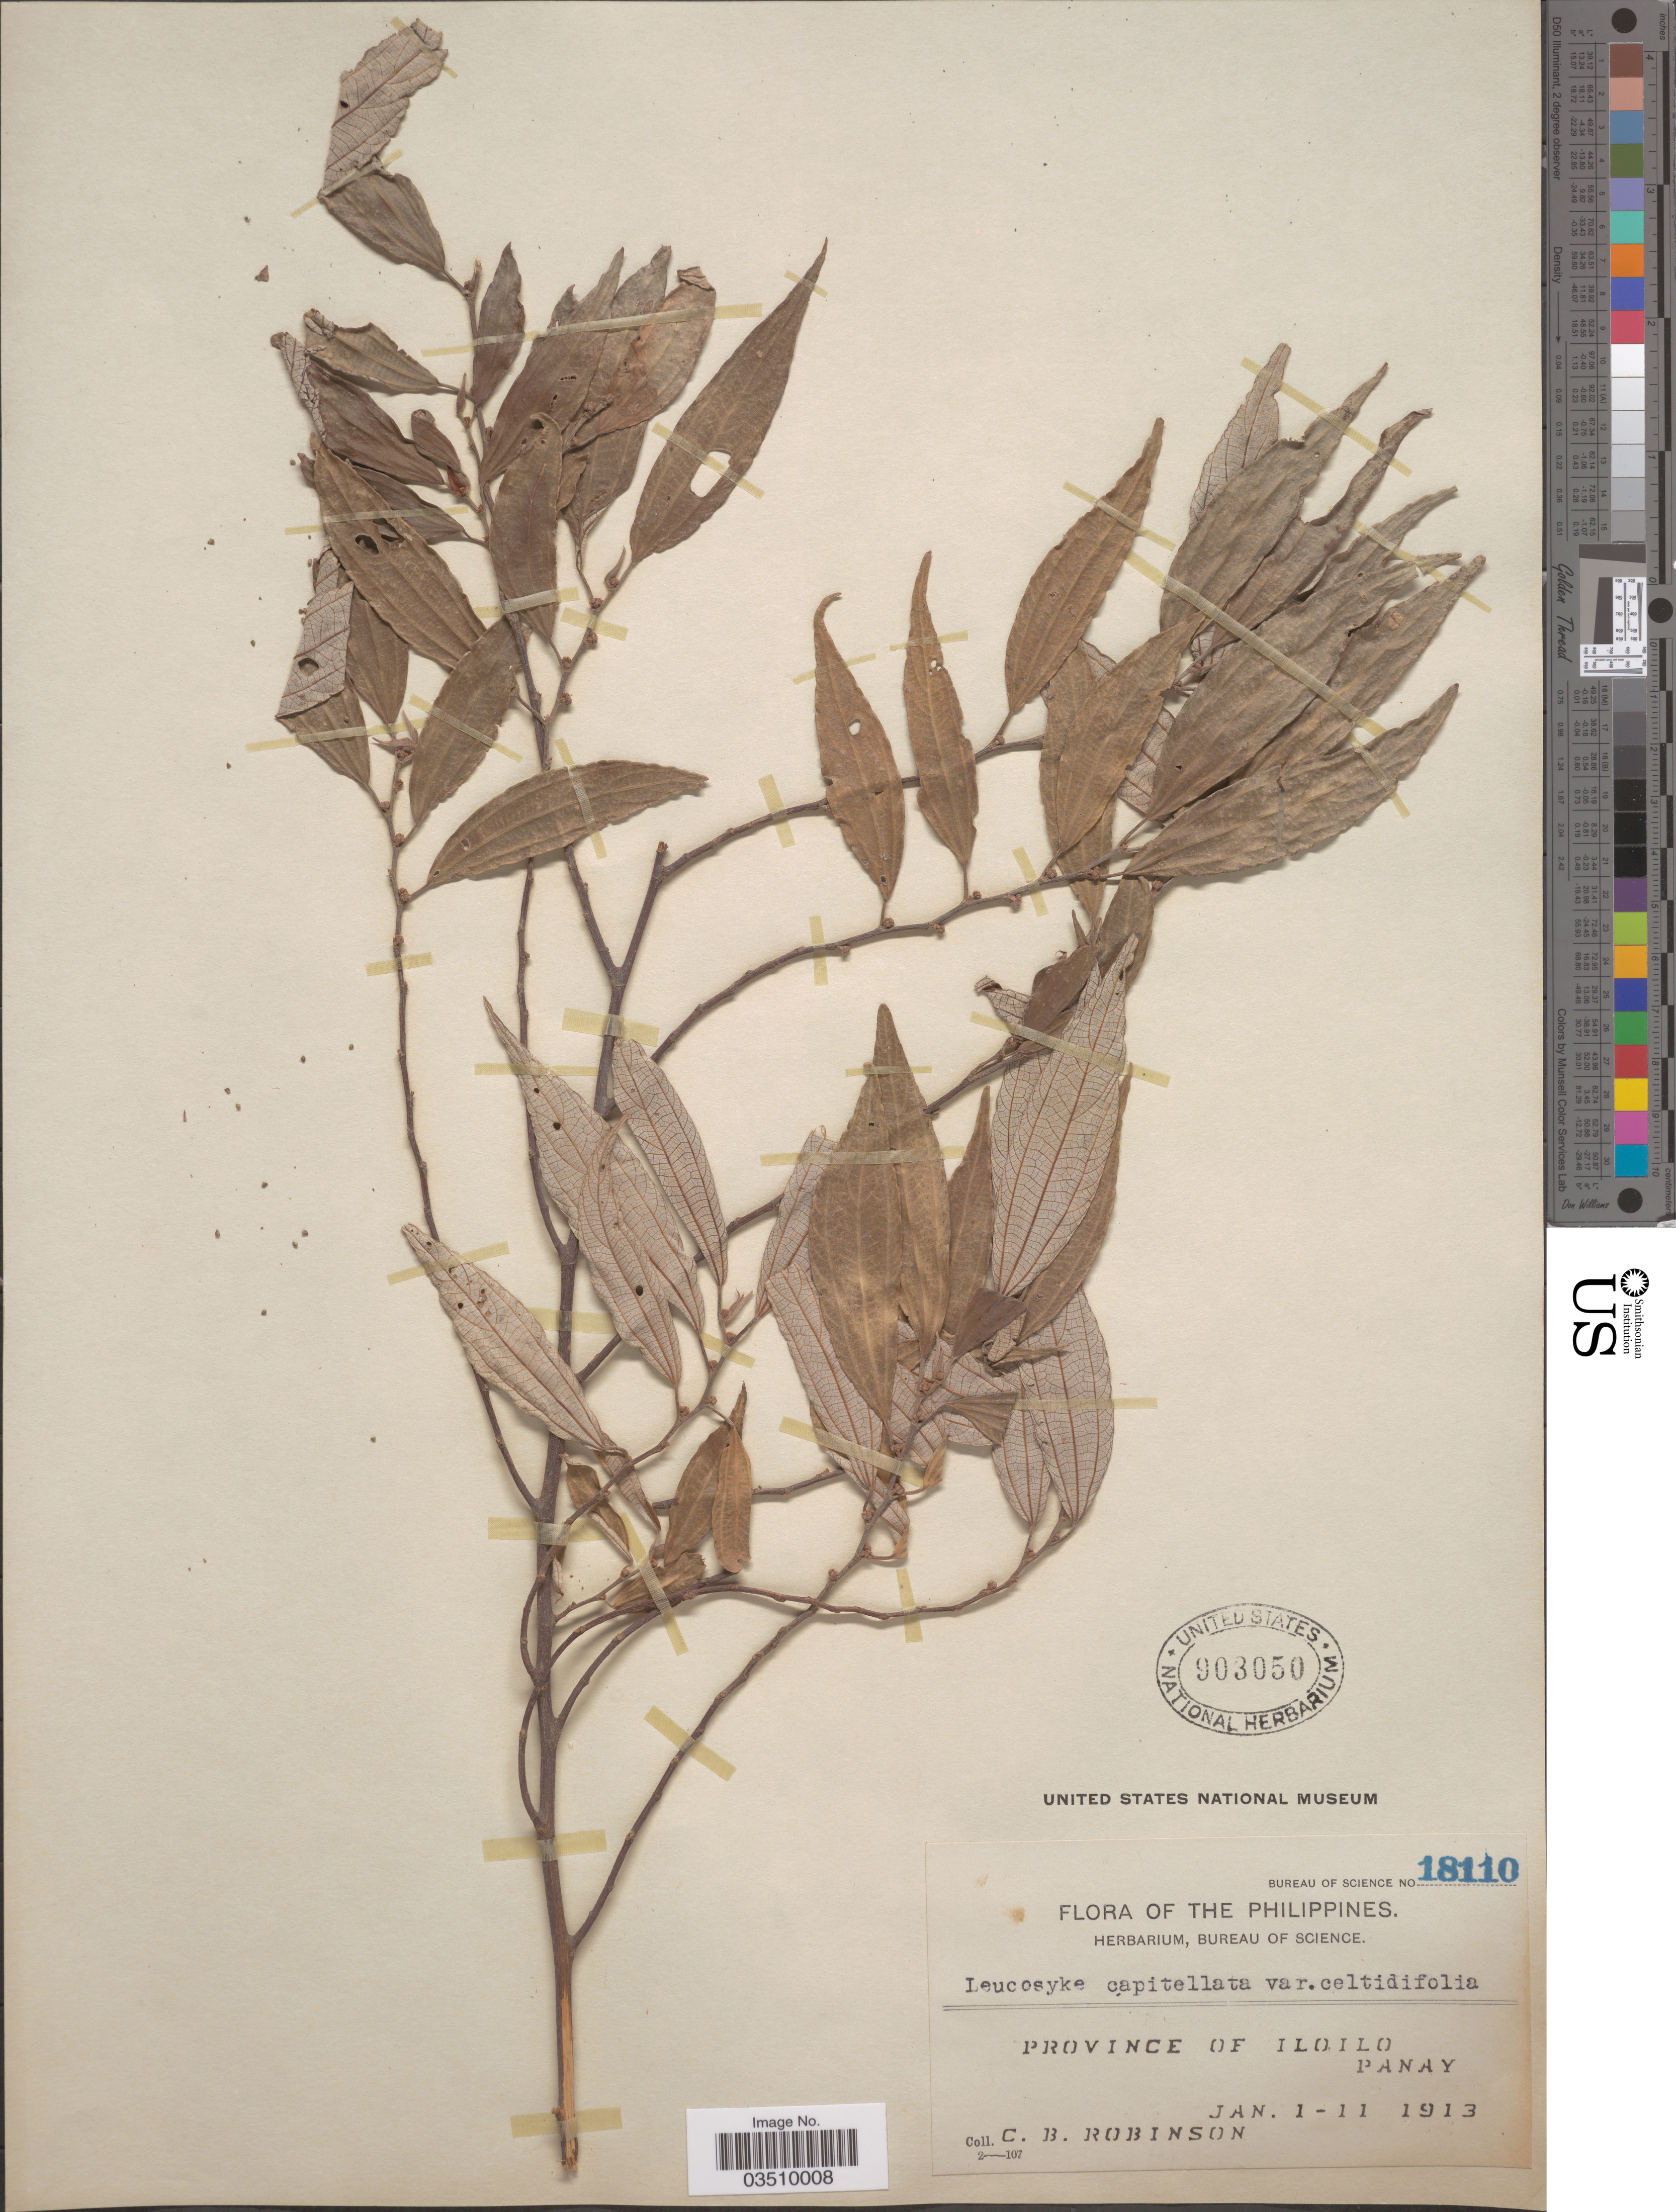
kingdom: Plantae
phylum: Tracheophyta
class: Magnoliopsida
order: Rosales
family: Urticaceae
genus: Leucosyke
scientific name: Leucosyke capitellata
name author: (Poir.) Wedd.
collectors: C. Robinson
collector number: Bureau of Science 18110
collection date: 1913-01-01/1913-01-11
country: Philippines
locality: Province of Iloilo, Panay.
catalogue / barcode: US 903050